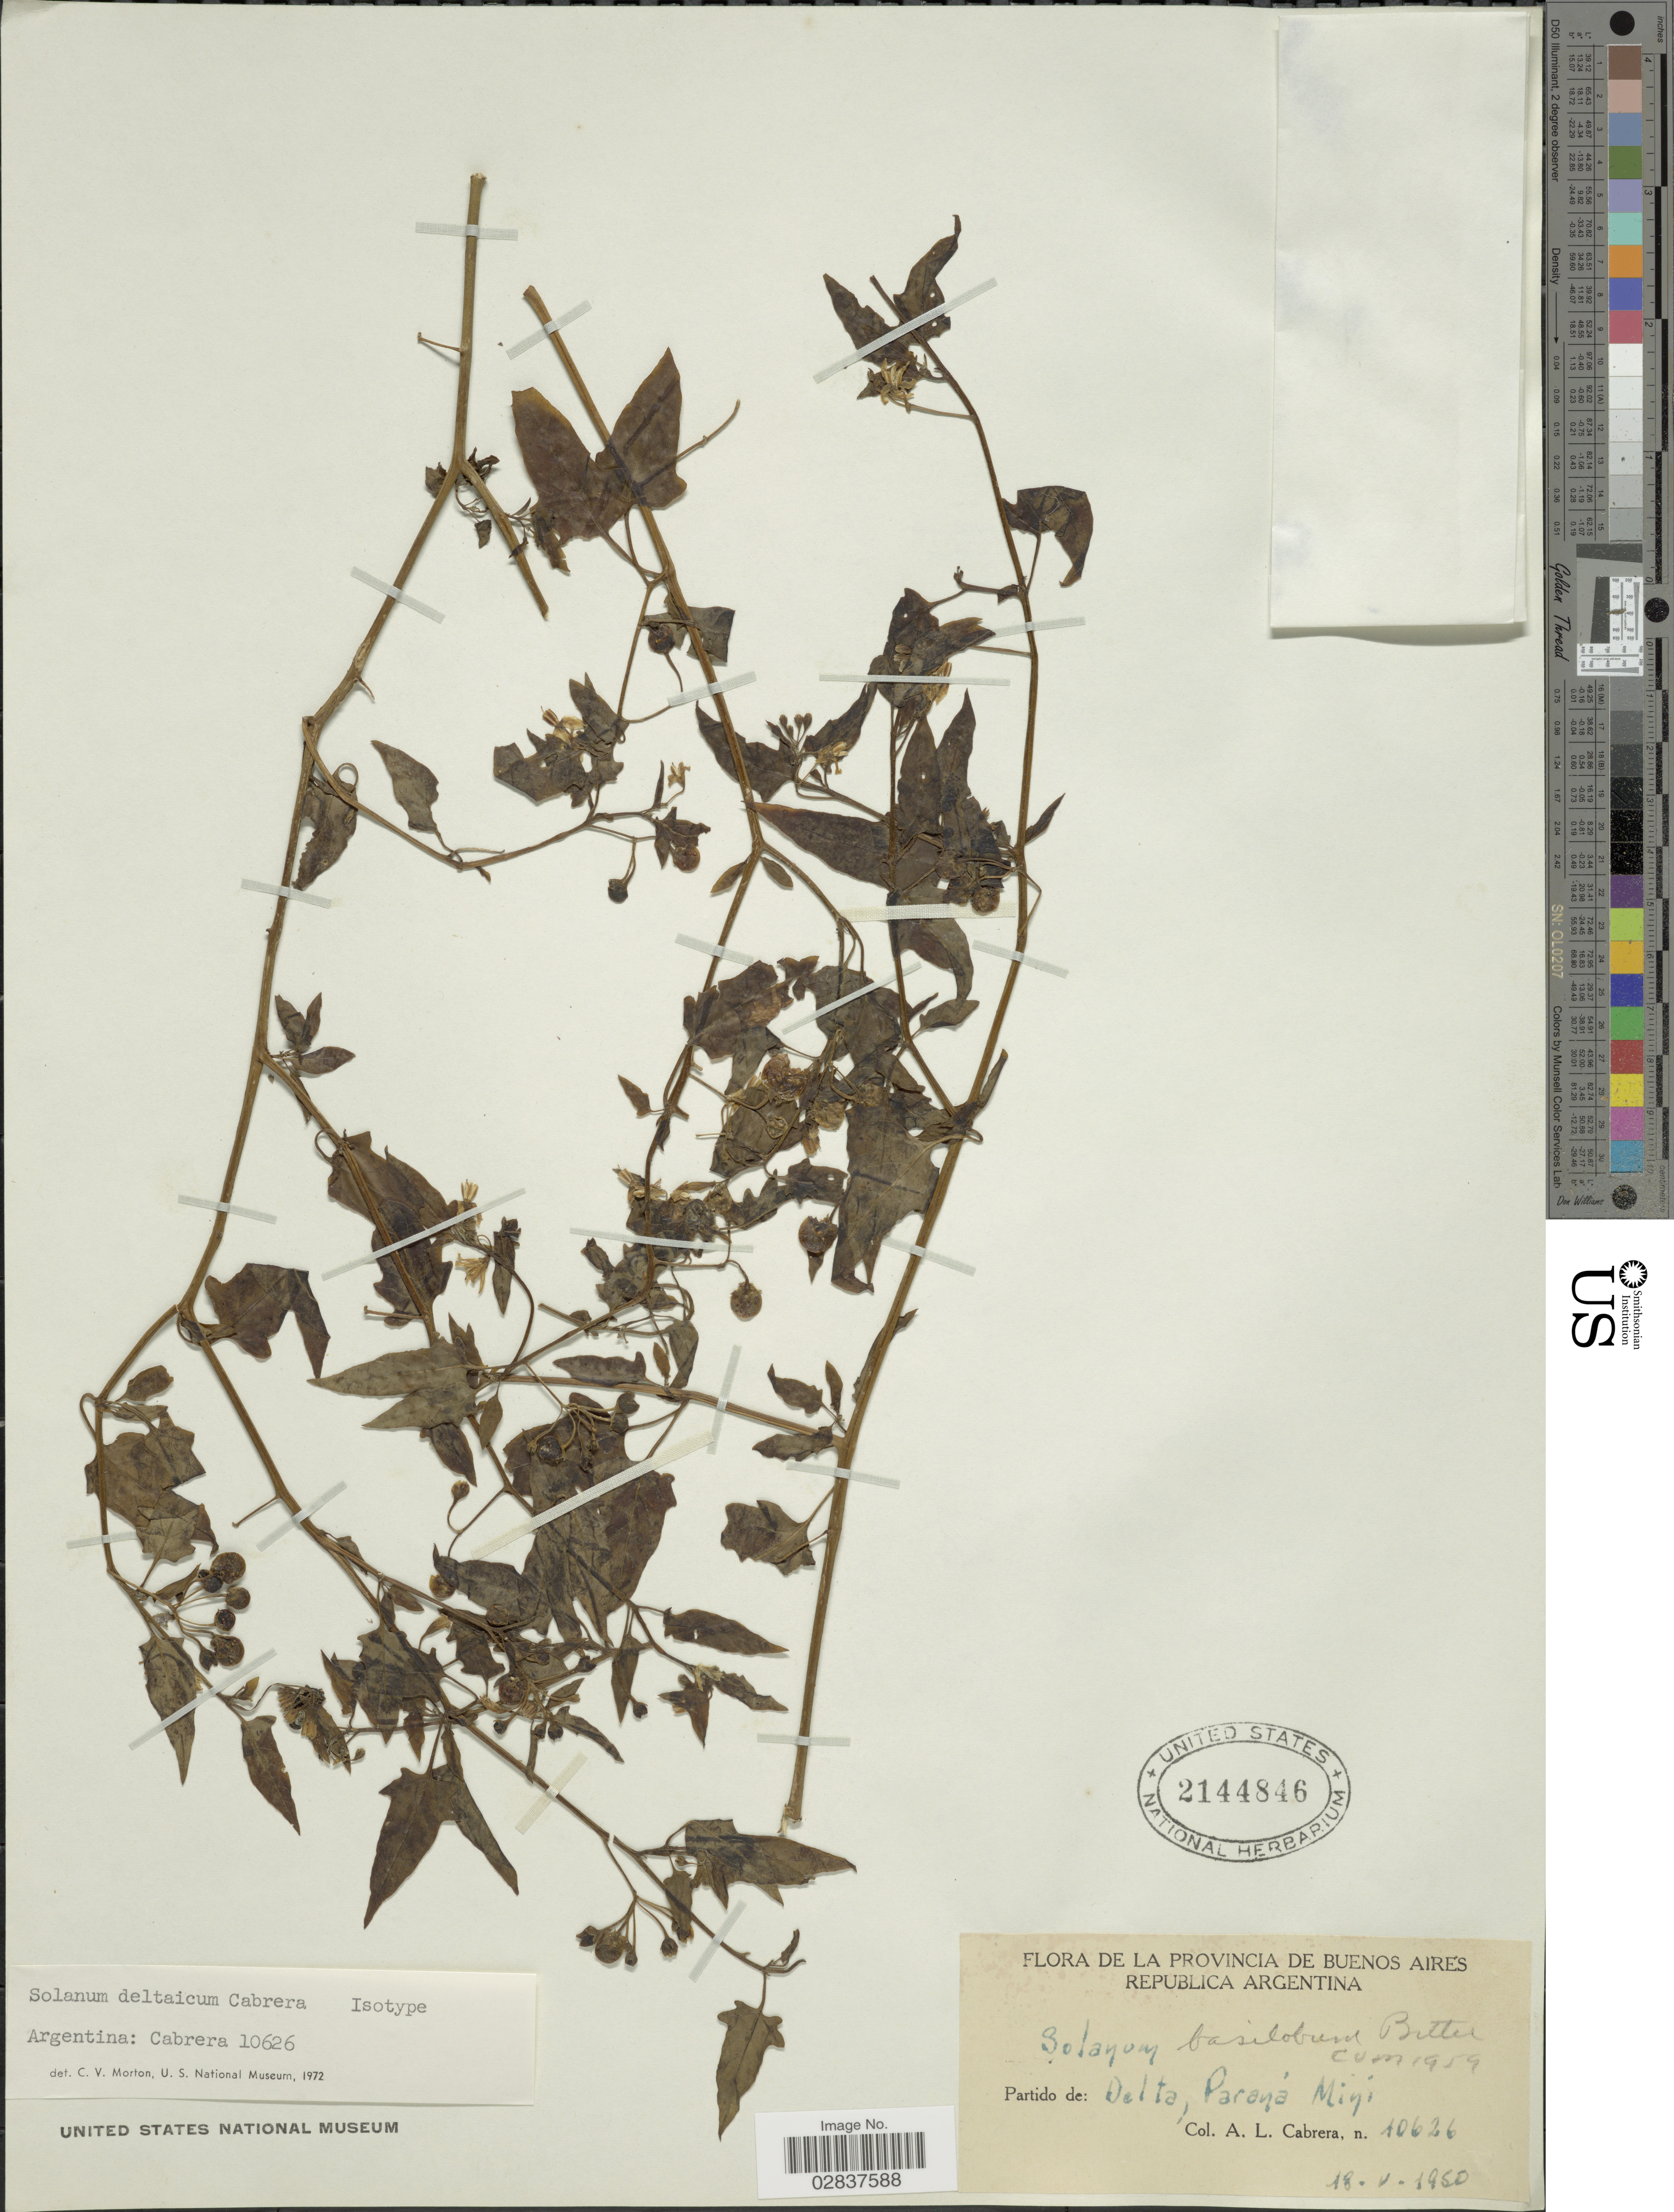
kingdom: Plantae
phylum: Tracheophyta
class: Magnoliopsida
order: Solanales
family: Solanaceae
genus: Solanum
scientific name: Solanum deltaicum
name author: Cabrera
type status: Isotype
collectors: A. L. Cabrera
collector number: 10626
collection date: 1950-05-18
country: Argentina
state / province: Buenos Aires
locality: Partido de: Delta, Paraná Mini.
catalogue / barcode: US 2144846